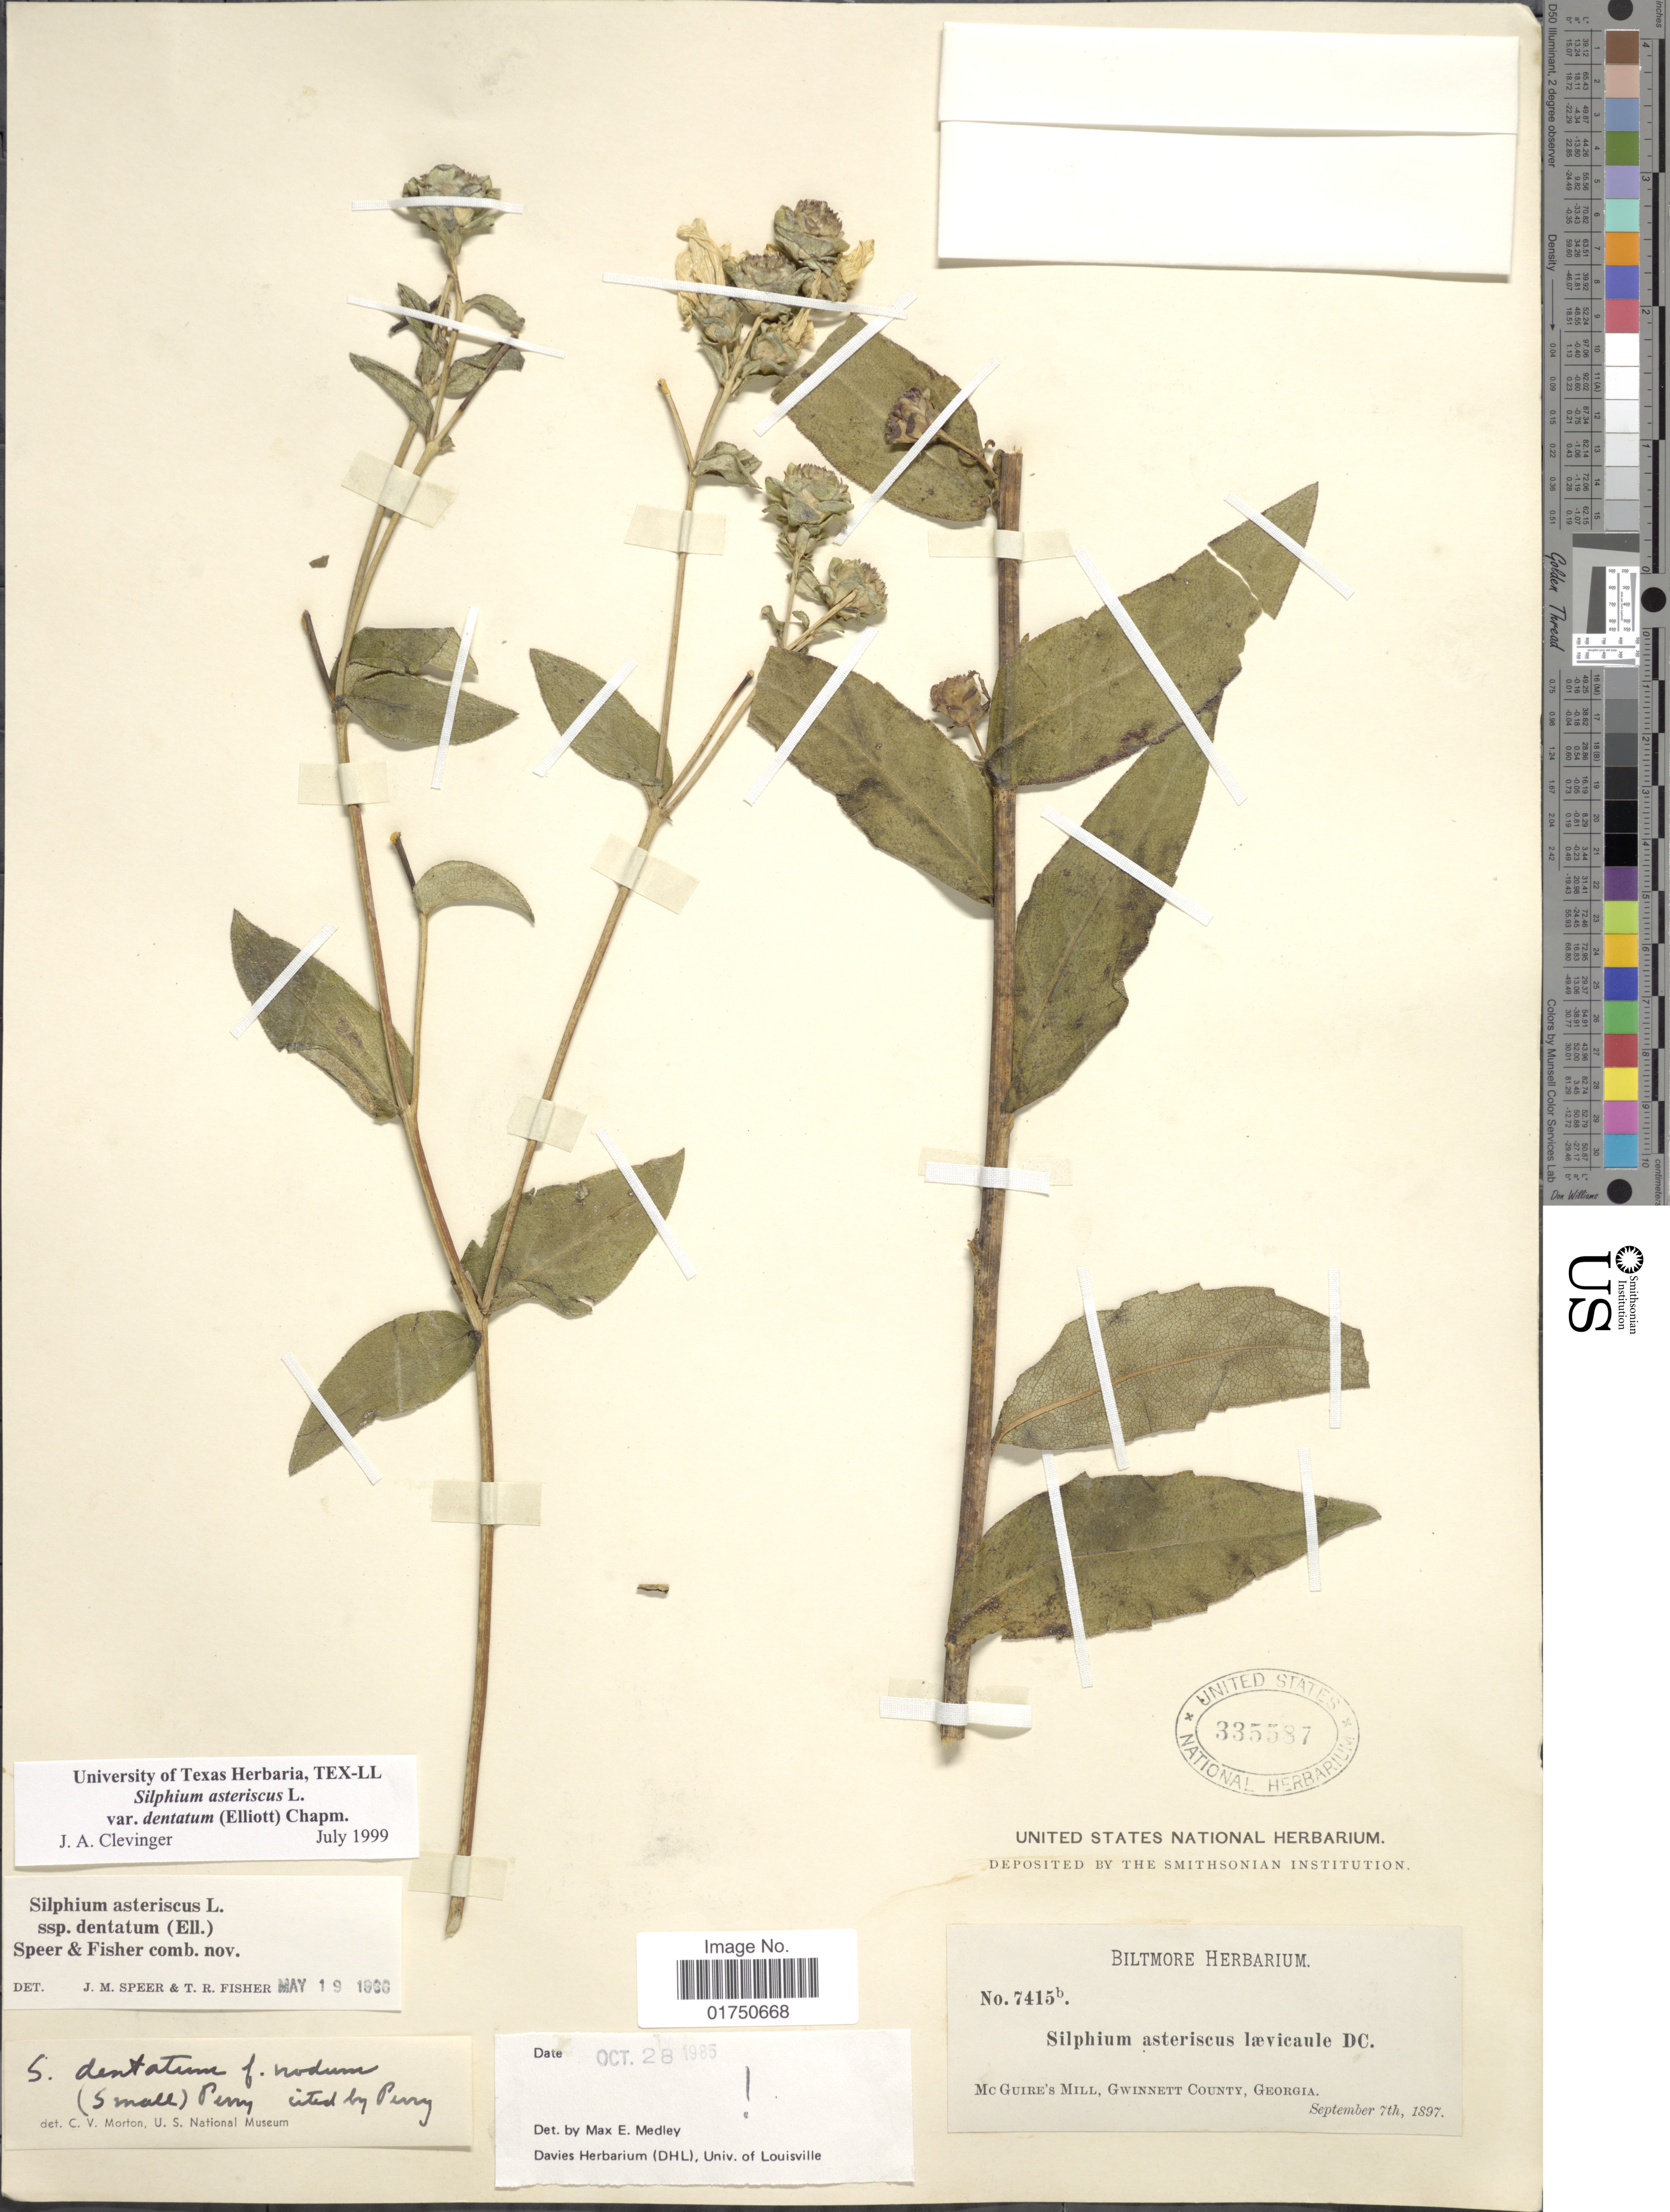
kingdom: Plantae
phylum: Tracheophyta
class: Magnoliopsida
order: Asterales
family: Asteraceae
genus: Silphium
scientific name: Silphium asteriscus var. dentatum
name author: (Elliott) Chapm.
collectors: ex herb. Biltmore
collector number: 7415b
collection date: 1897-09-07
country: United States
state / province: Georgia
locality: Mc Guire's Mill, Gwinnett County, Georgia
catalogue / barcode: US 335587